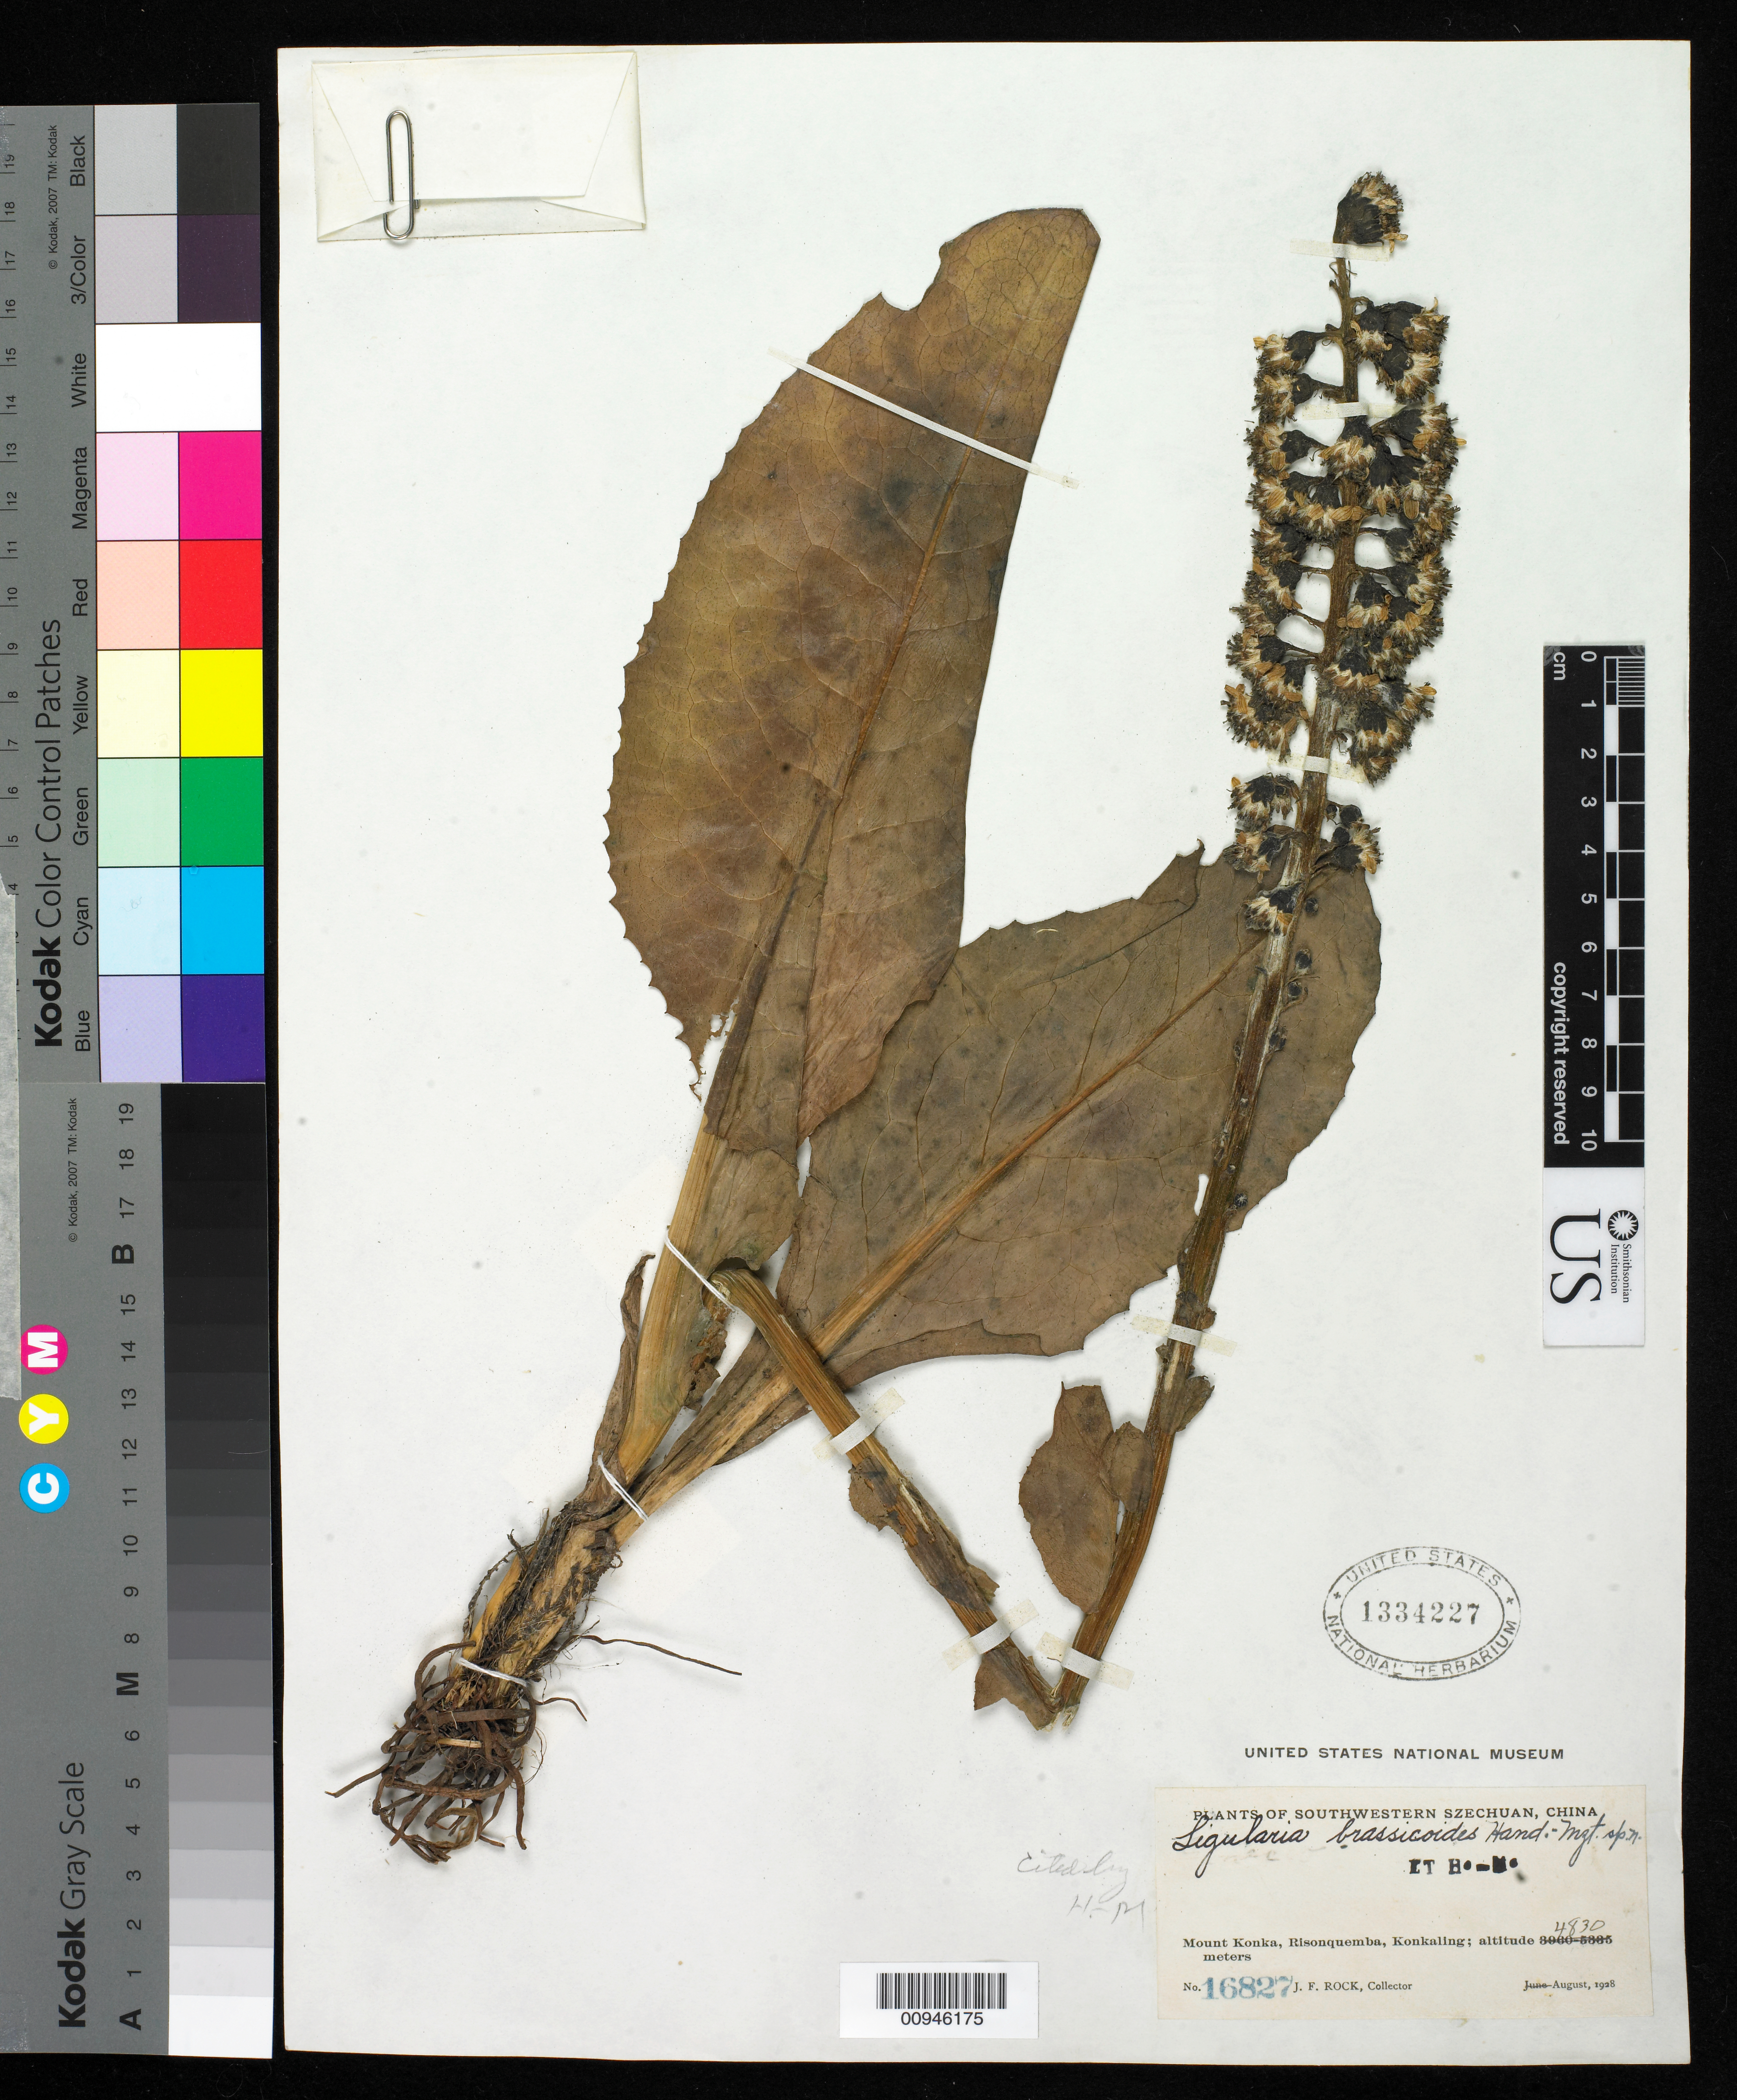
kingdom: Plantae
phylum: Tracheophyta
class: Magnoliopsida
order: Asterales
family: Asteraceae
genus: Ligularia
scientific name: Ligularia brassicoides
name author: Hand.-Mazz.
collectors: J. F. Rock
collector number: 16827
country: China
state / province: Sichuan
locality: Konkaling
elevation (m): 4830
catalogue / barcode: US 1334227